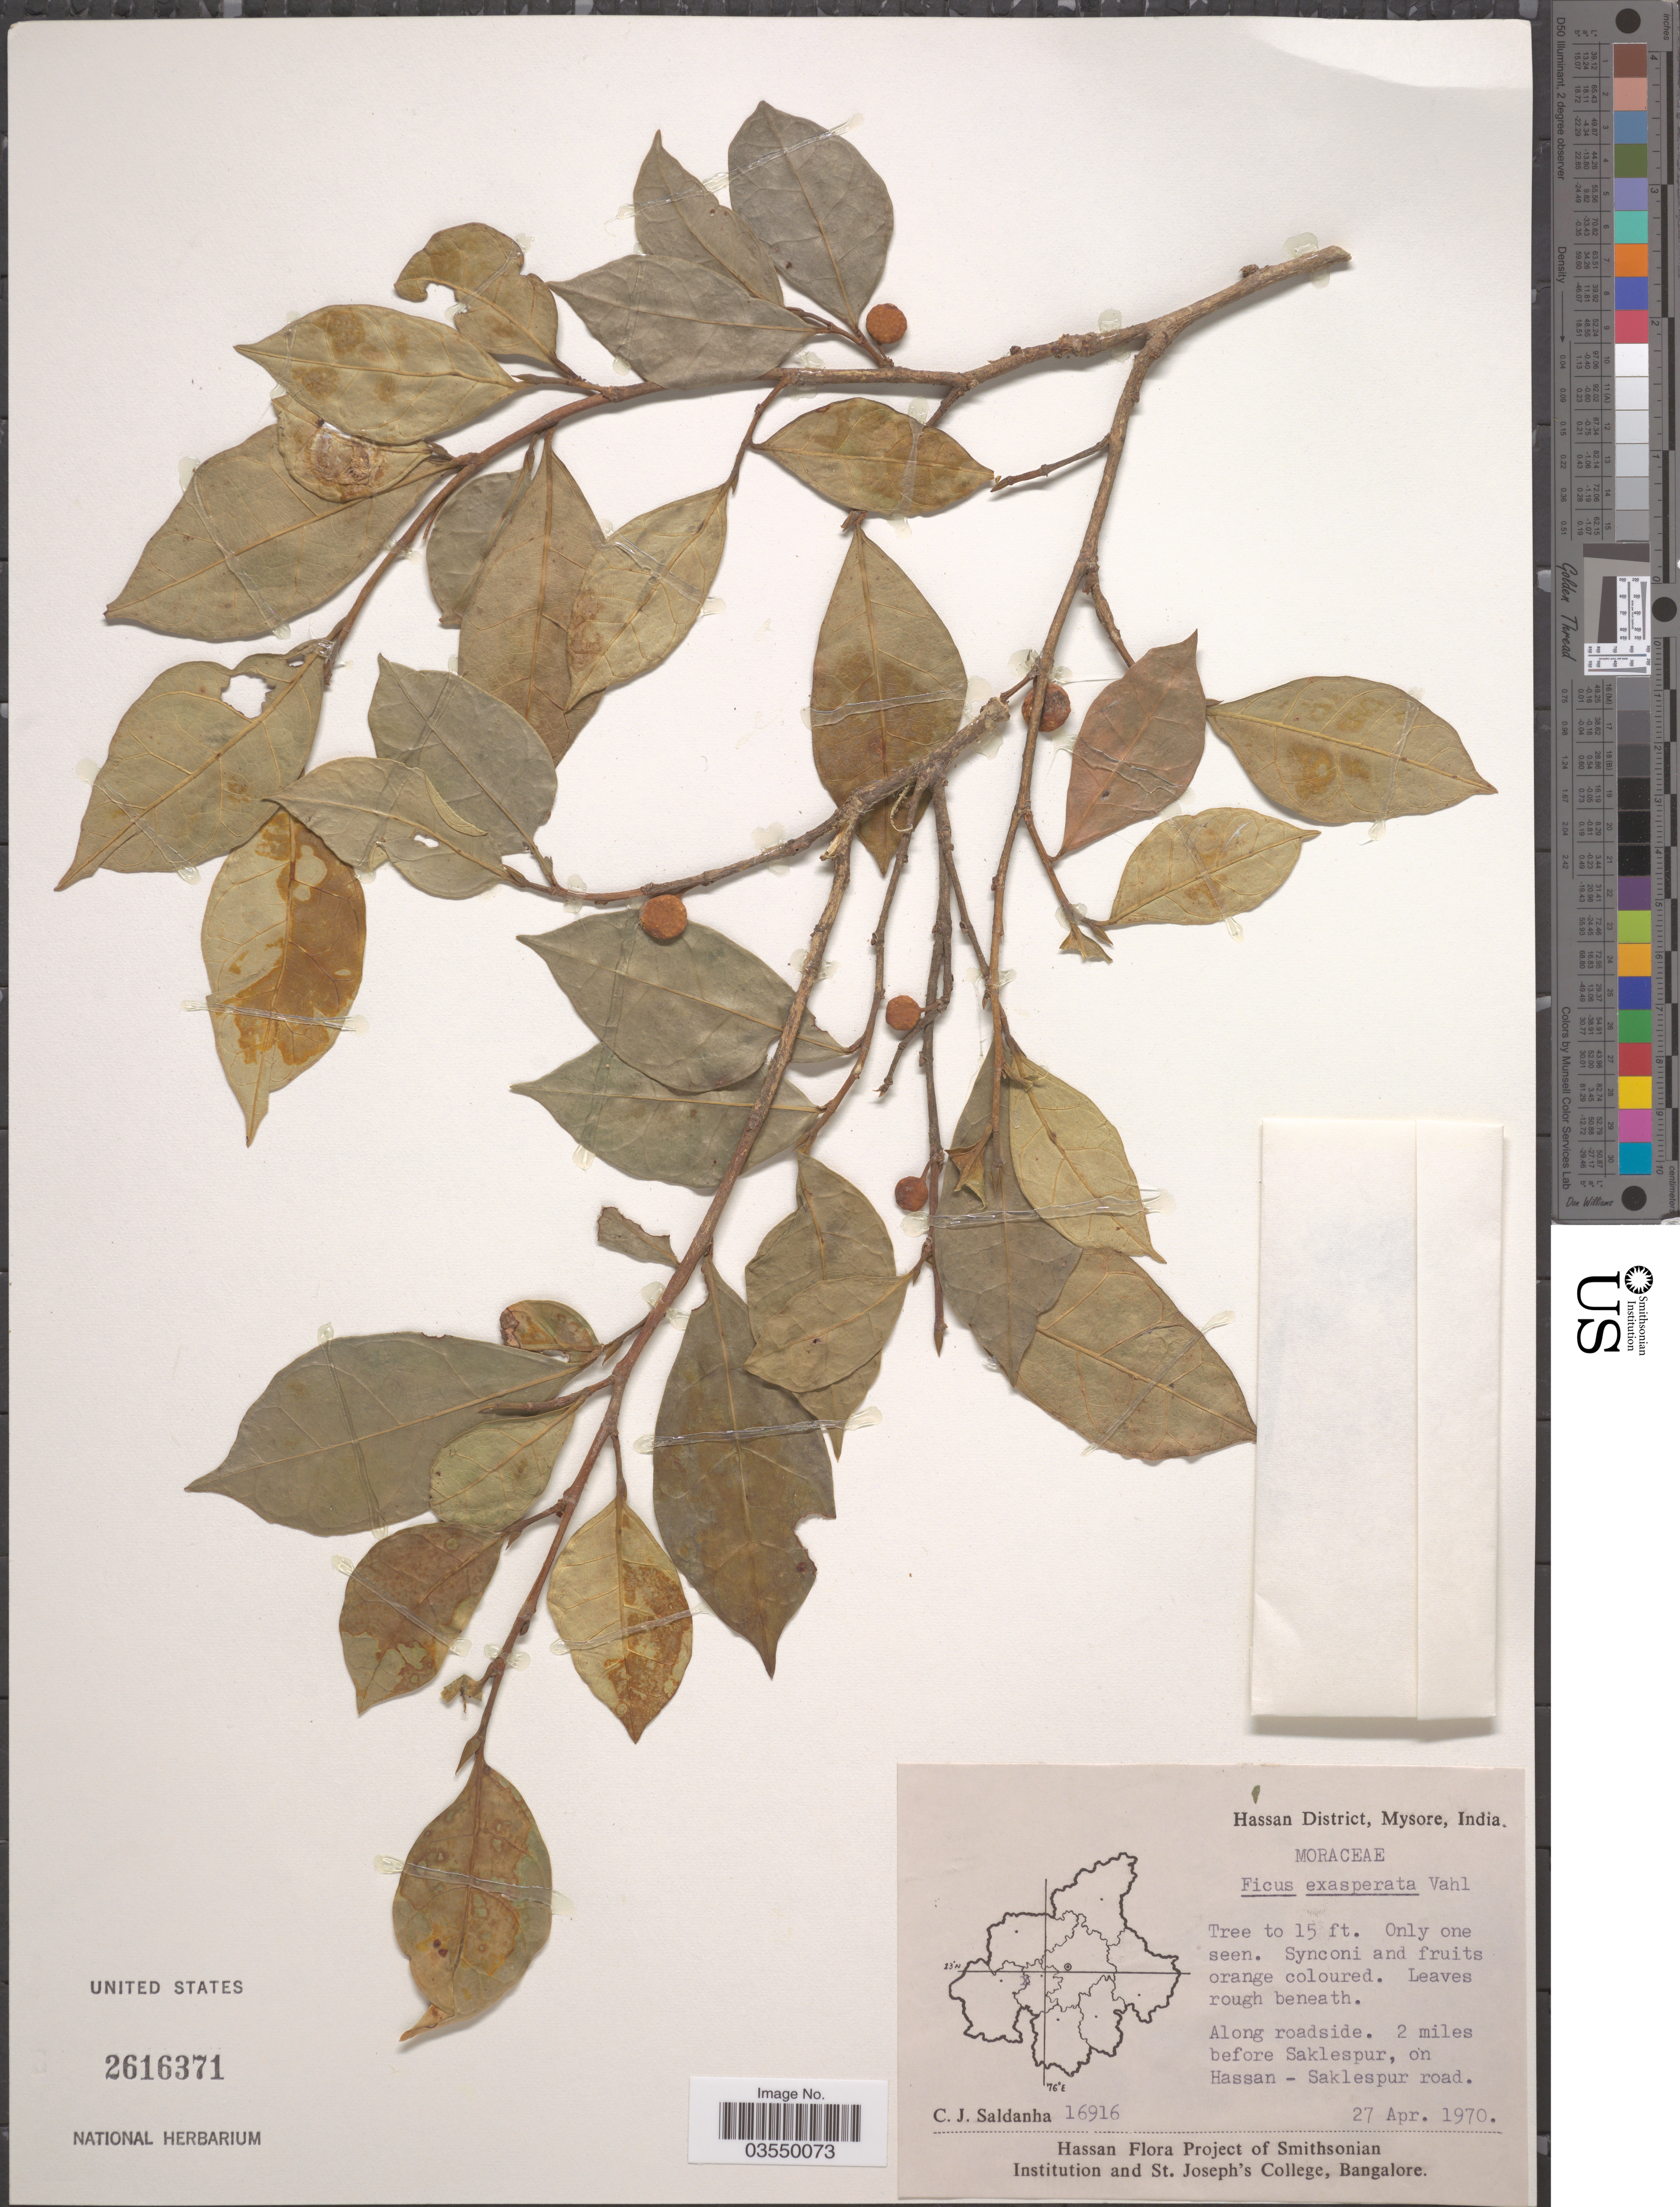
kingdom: Plantae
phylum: Tracheophyta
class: Magnoliopsida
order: Rosales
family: Moraceae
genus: Ficus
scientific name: Ficus exasperata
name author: Vahl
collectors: C. J. Saldanha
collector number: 16916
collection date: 1970-04-27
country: India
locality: Hassan District, Mysore. 2 miles before Saklespur, on Hassan - Saklespur road.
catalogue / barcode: US 2616371